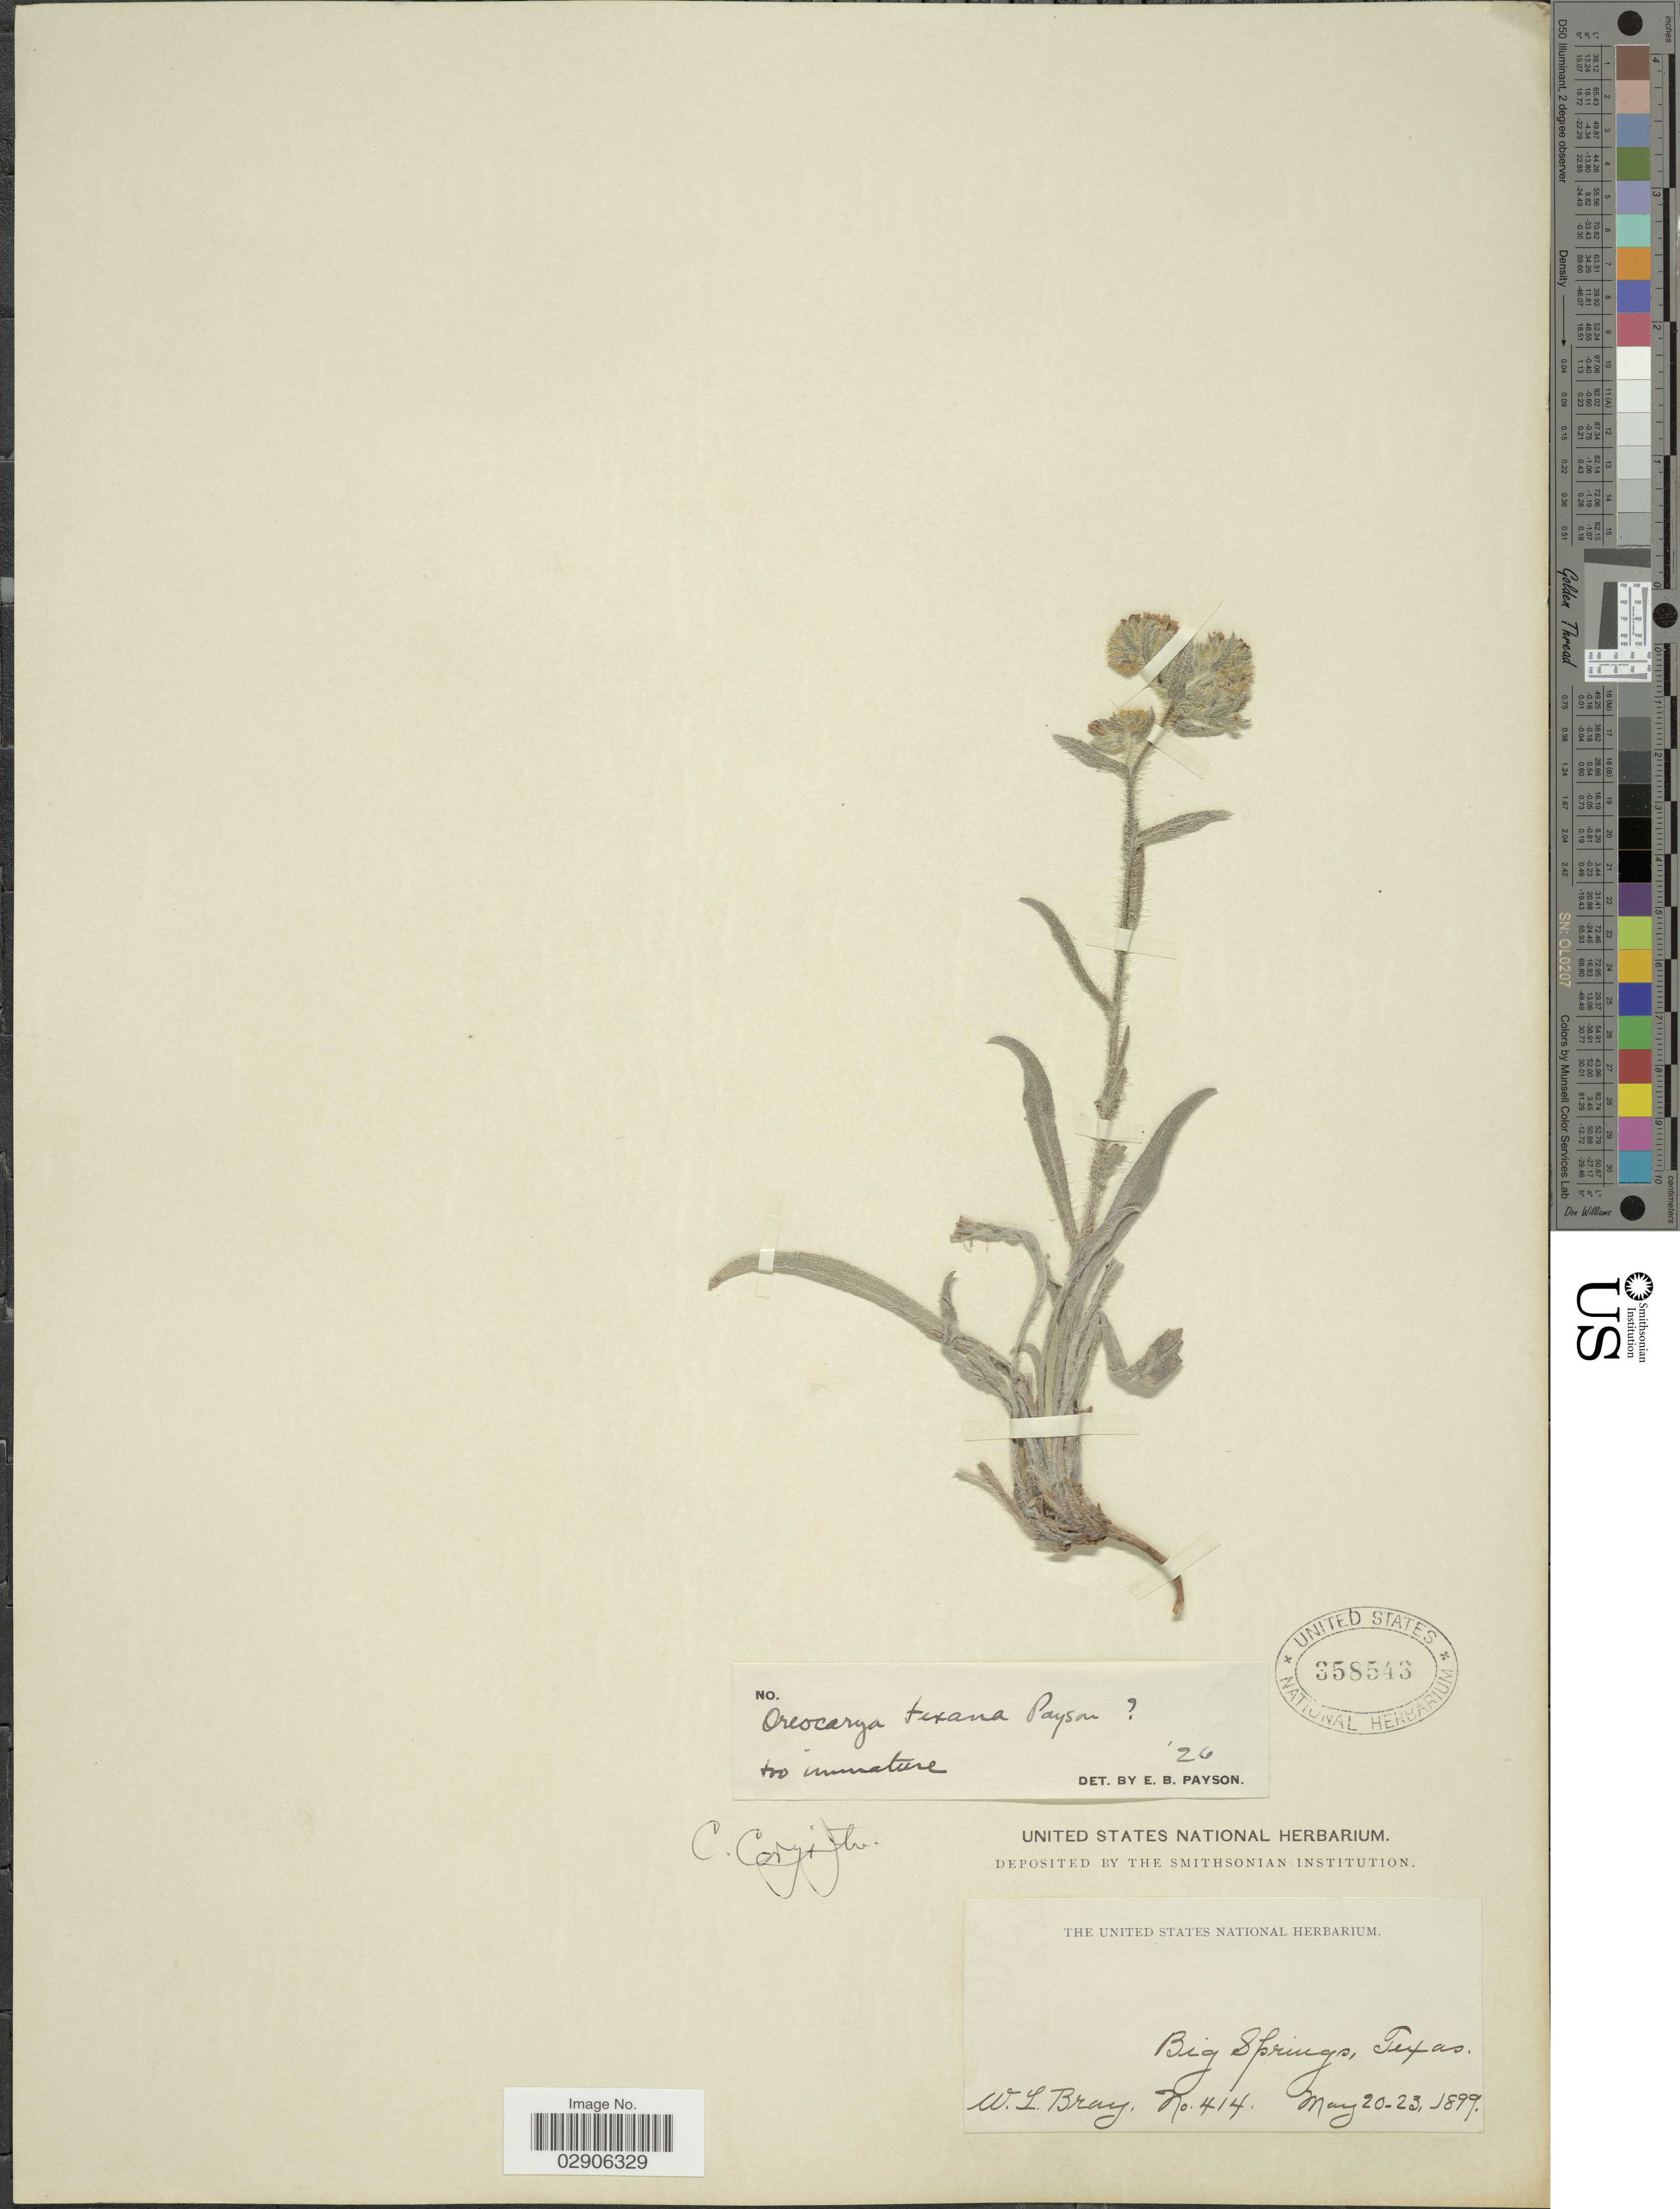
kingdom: Plantae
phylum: Tracheophyta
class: Magnoliopsida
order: Boraginales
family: Boraginaceae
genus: Oreocarya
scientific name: Oreocarya palmeri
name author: (A. Gray) Greene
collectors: W. L. Bray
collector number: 414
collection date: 1899-05-20/1899-05-23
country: United States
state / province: Texas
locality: Big Springs.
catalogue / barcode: US 358543